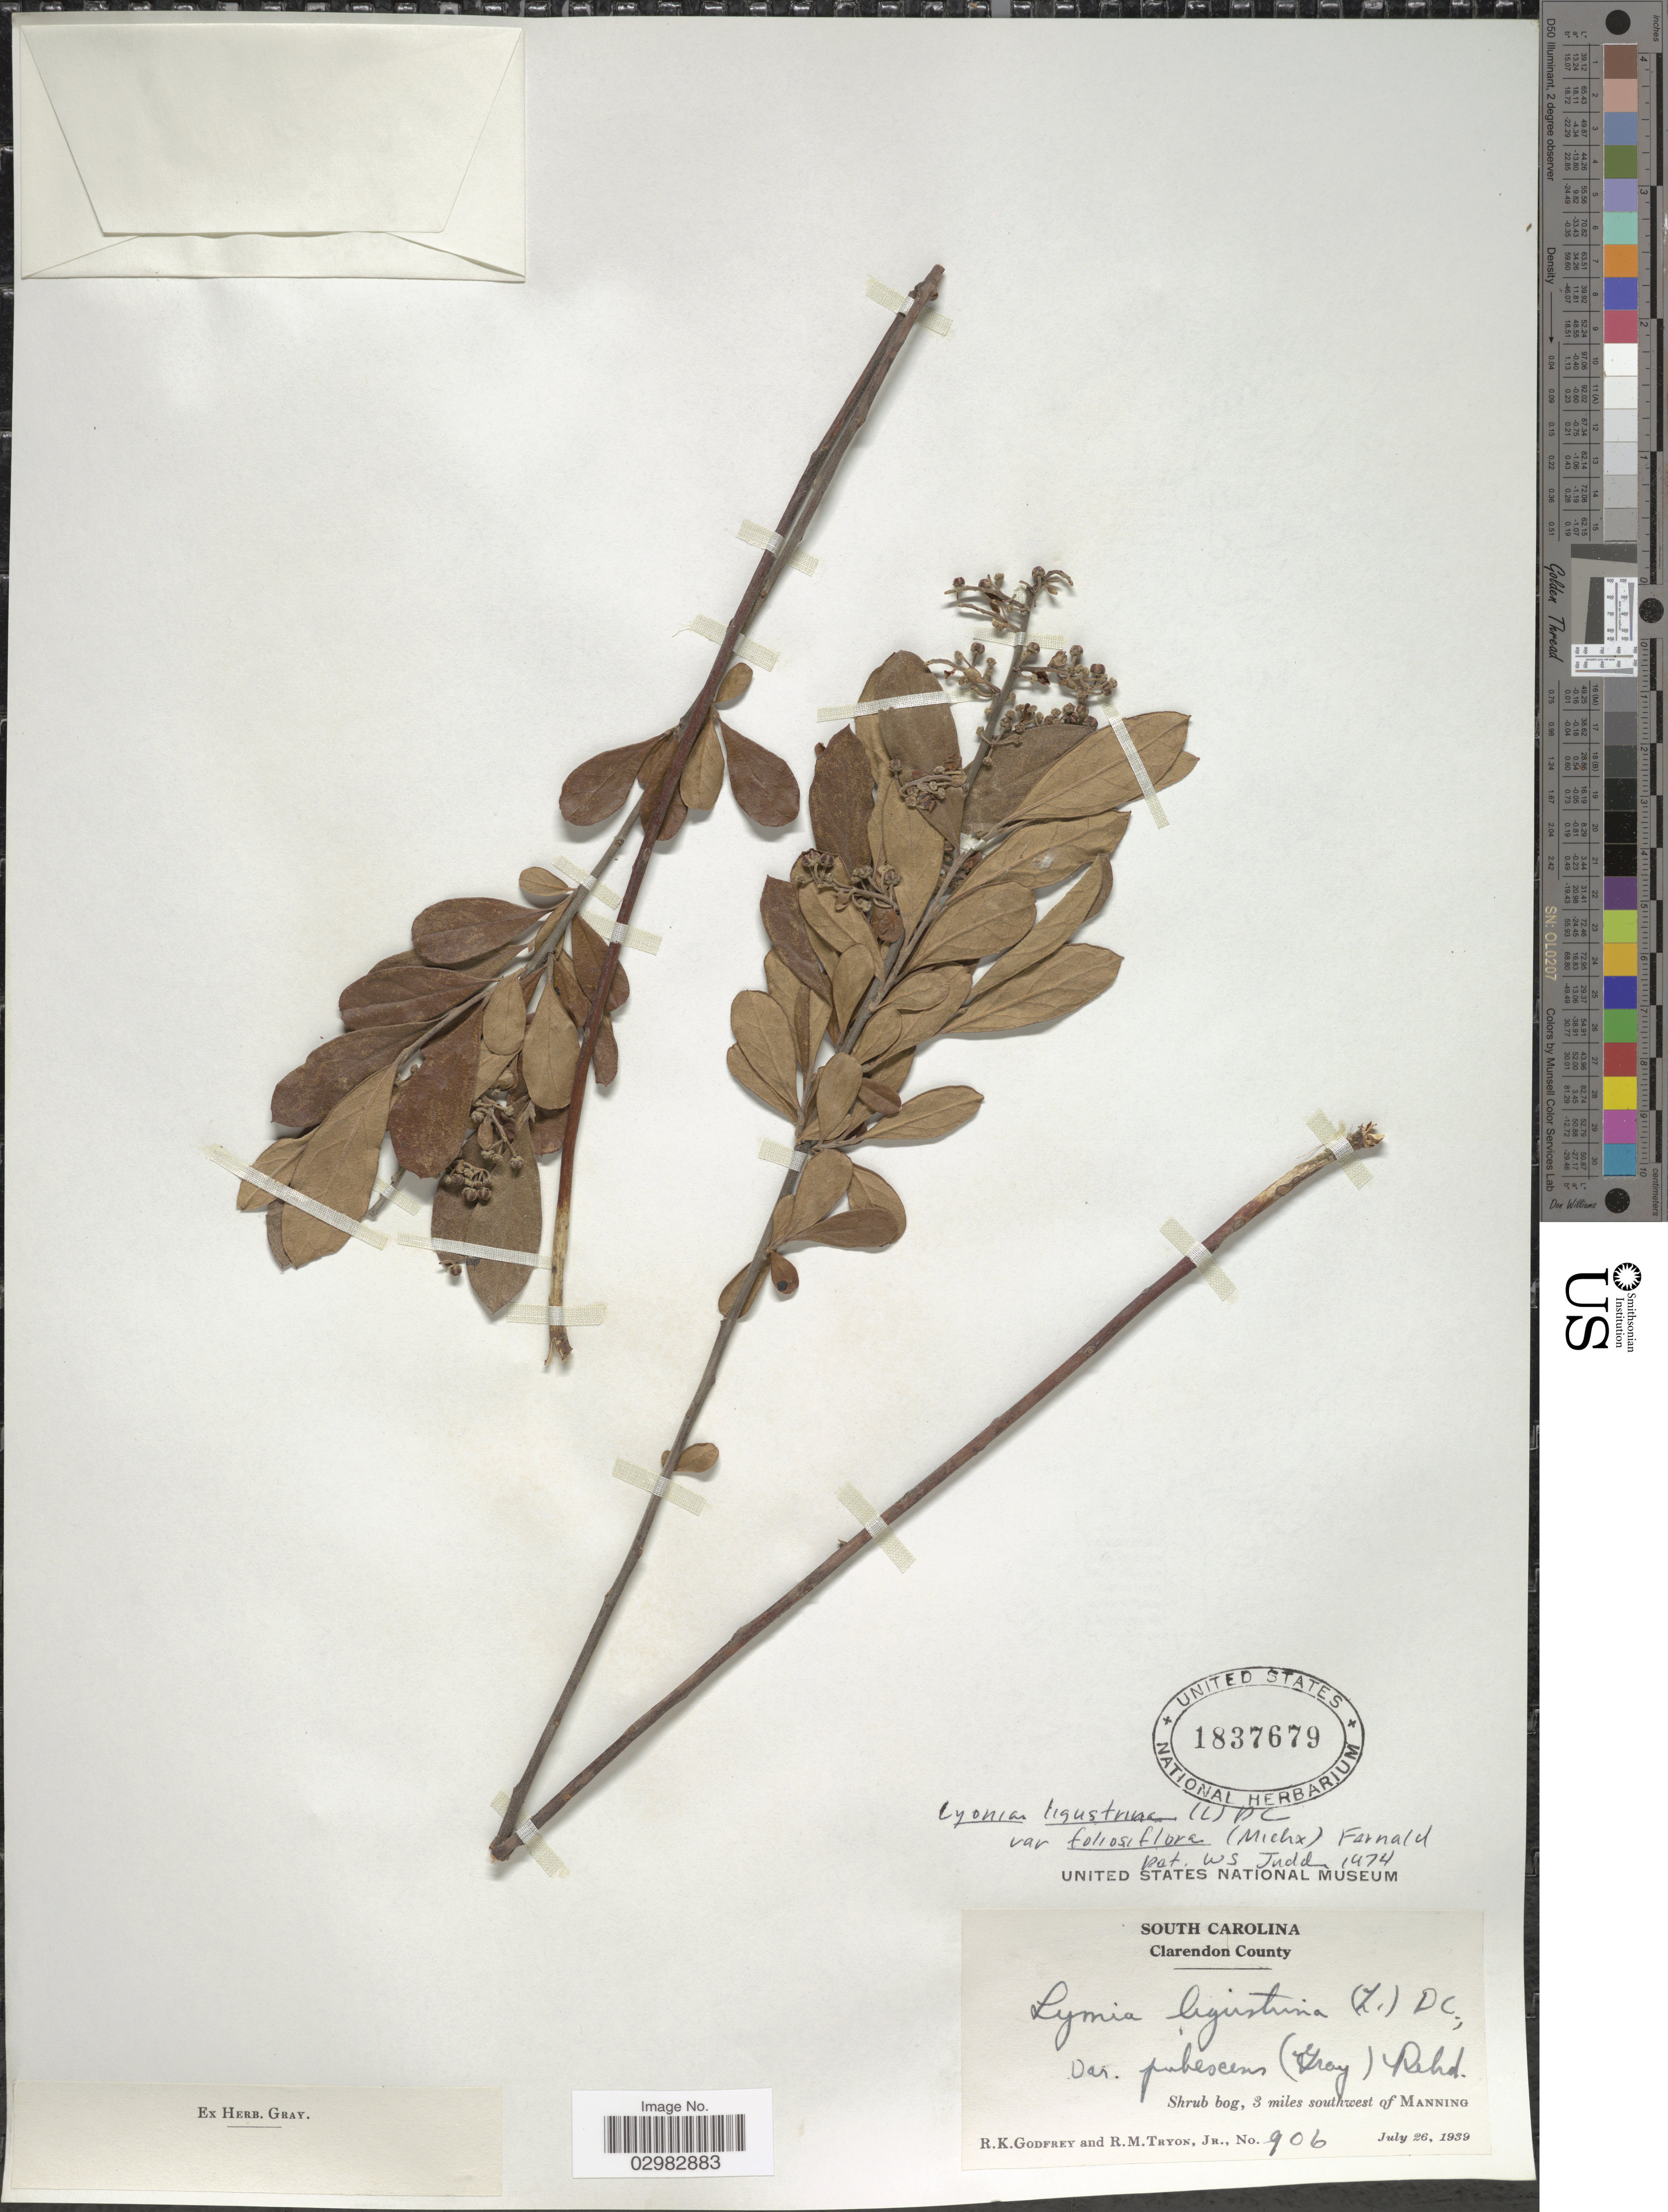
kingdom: Plantae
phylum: Tracheophyta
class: Magnoliopsida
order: Ericales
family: Ericaceae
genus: Lyonia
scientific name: Lyonia ligustrina var. foliosiflora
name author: (Michx.) Fernald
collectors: R. K. Godfrey & R. Tryon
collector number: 906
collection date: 1939-07-26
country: United States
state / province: South Carolina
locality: Clarendon County, 3 miles southwest of Manning.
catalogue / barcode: US 1837679